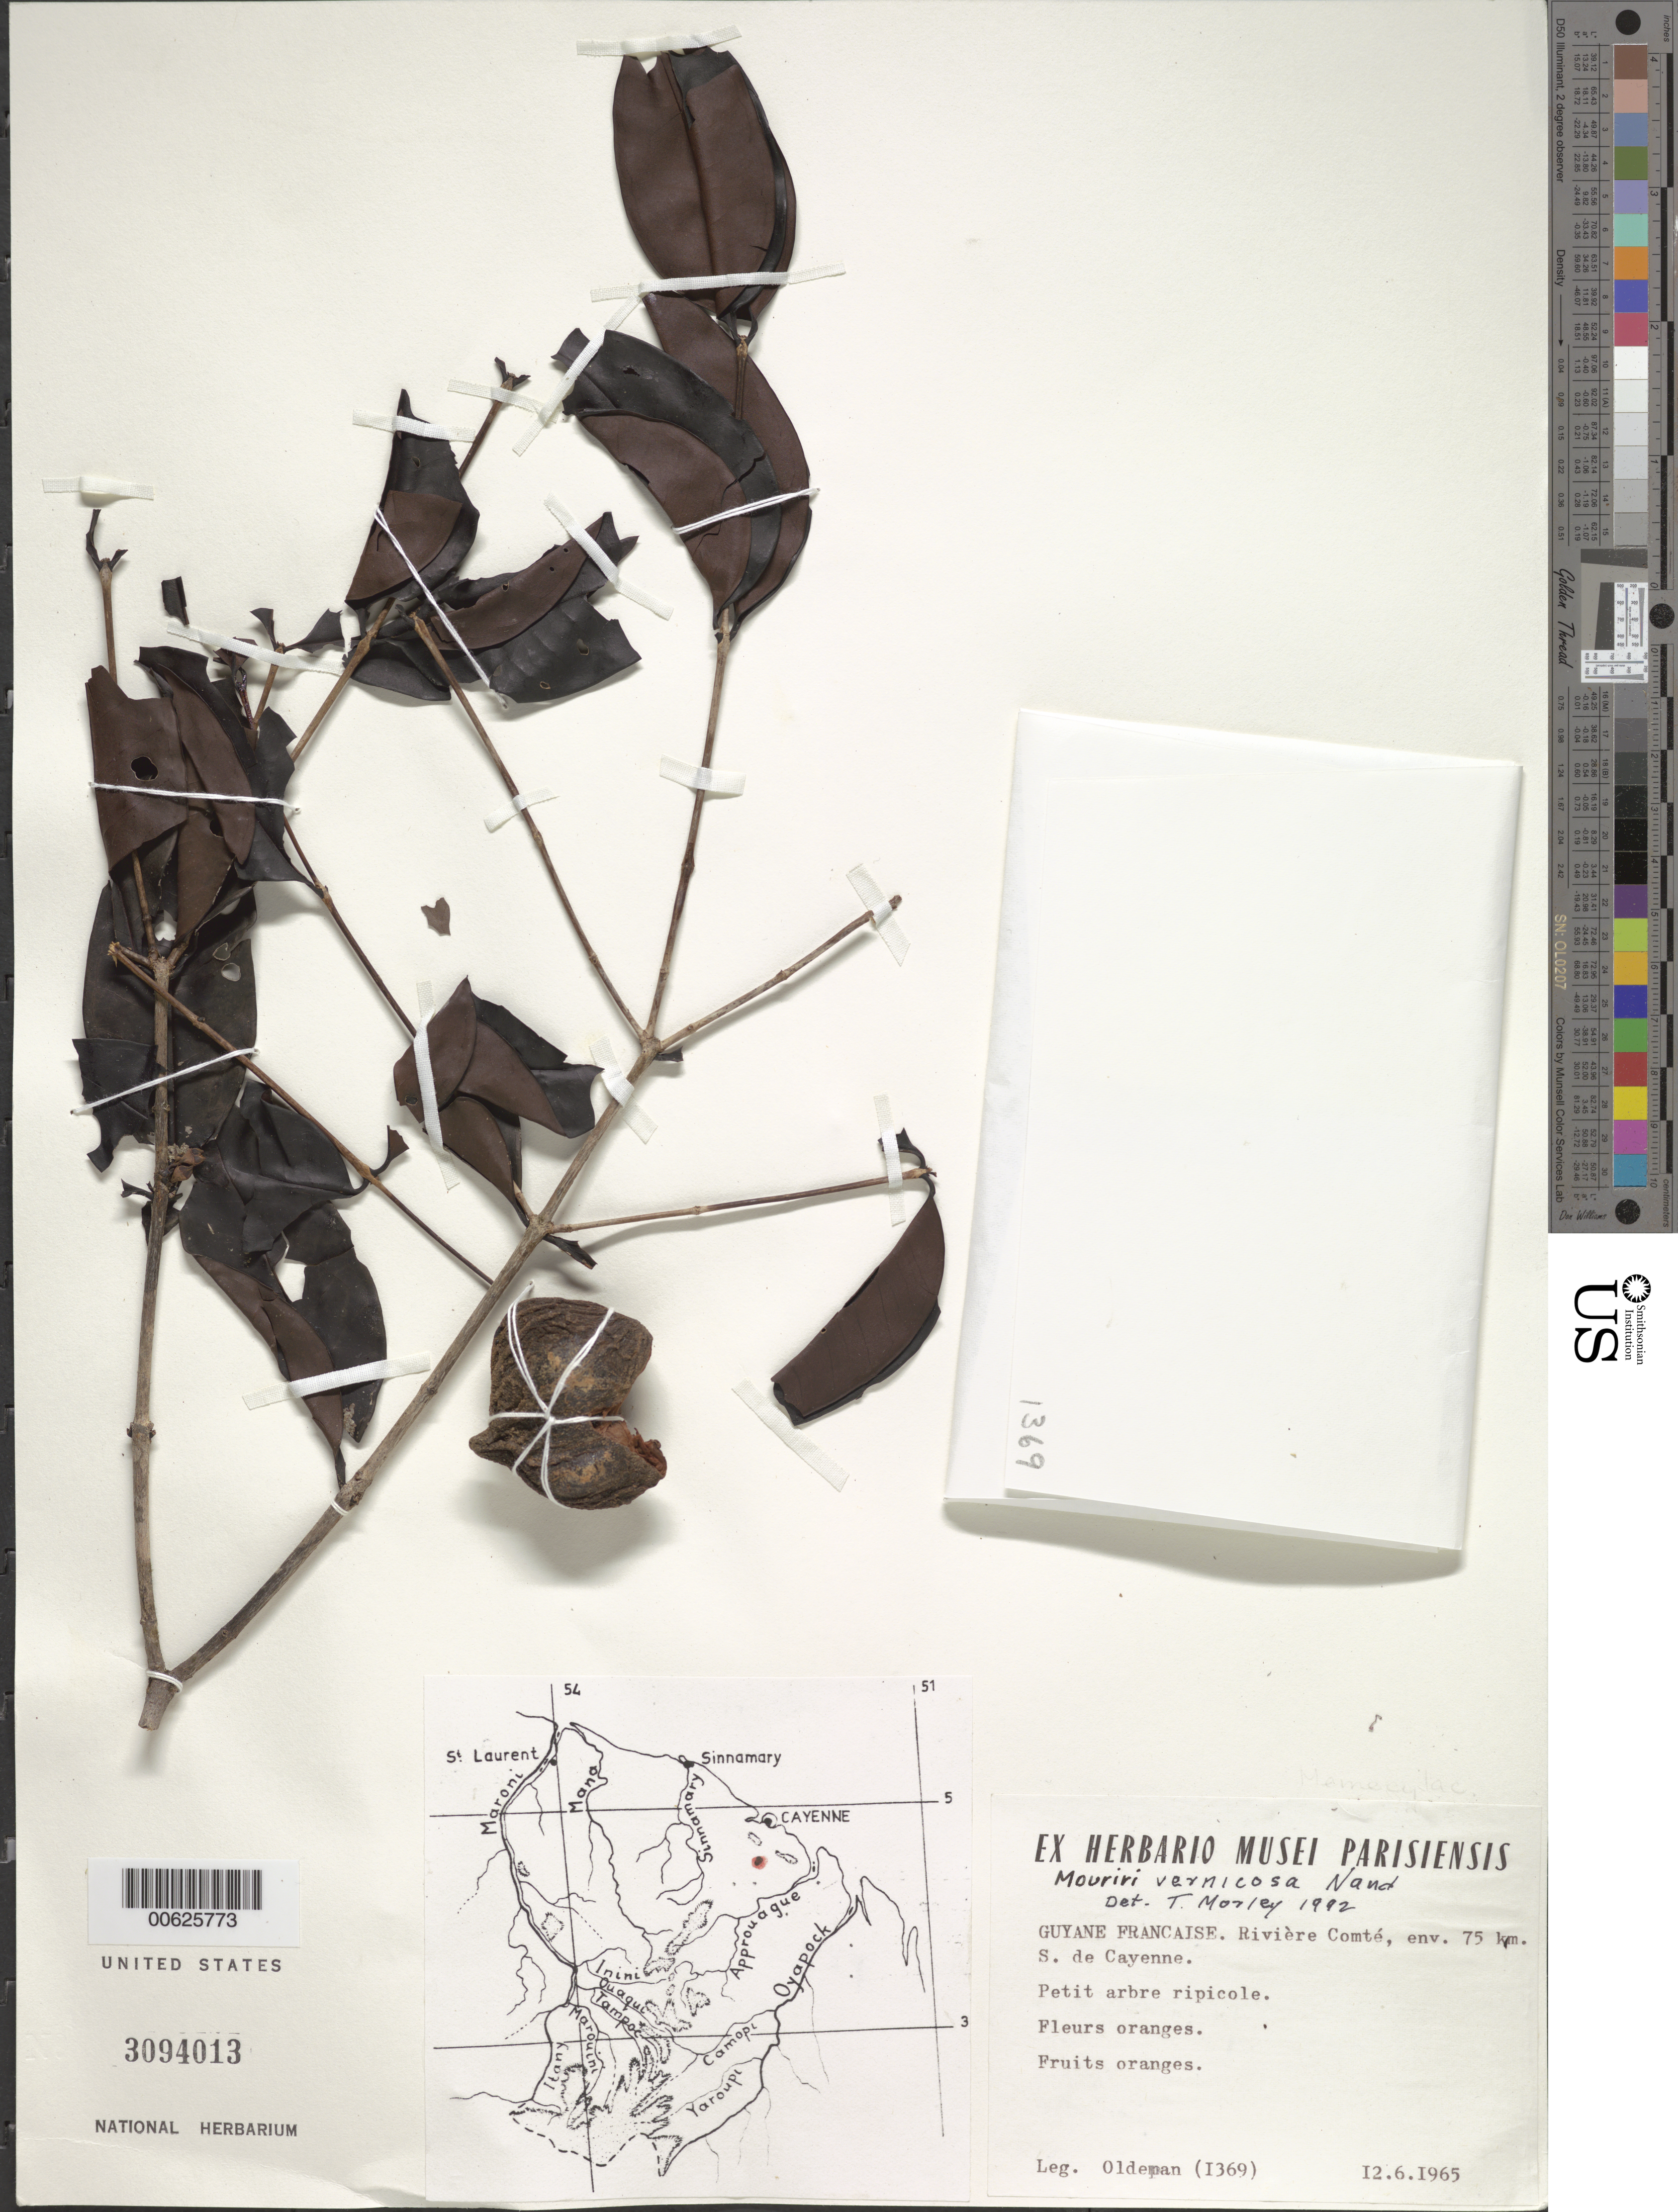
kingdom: Plantae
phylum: Tracheophyta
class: Magnoliopsida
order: Myrtales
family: Melastomataceae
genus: Mouriri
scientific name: Mouriri vernicosa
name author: Naudin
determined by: Morley, T.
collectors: R. Oldeman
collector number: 1369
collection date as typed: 12-Jun-65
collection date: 1965-06-12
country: French Guiana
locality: Rivière Comté, env. 75 km S de Cayenne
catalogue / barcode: US 3094013